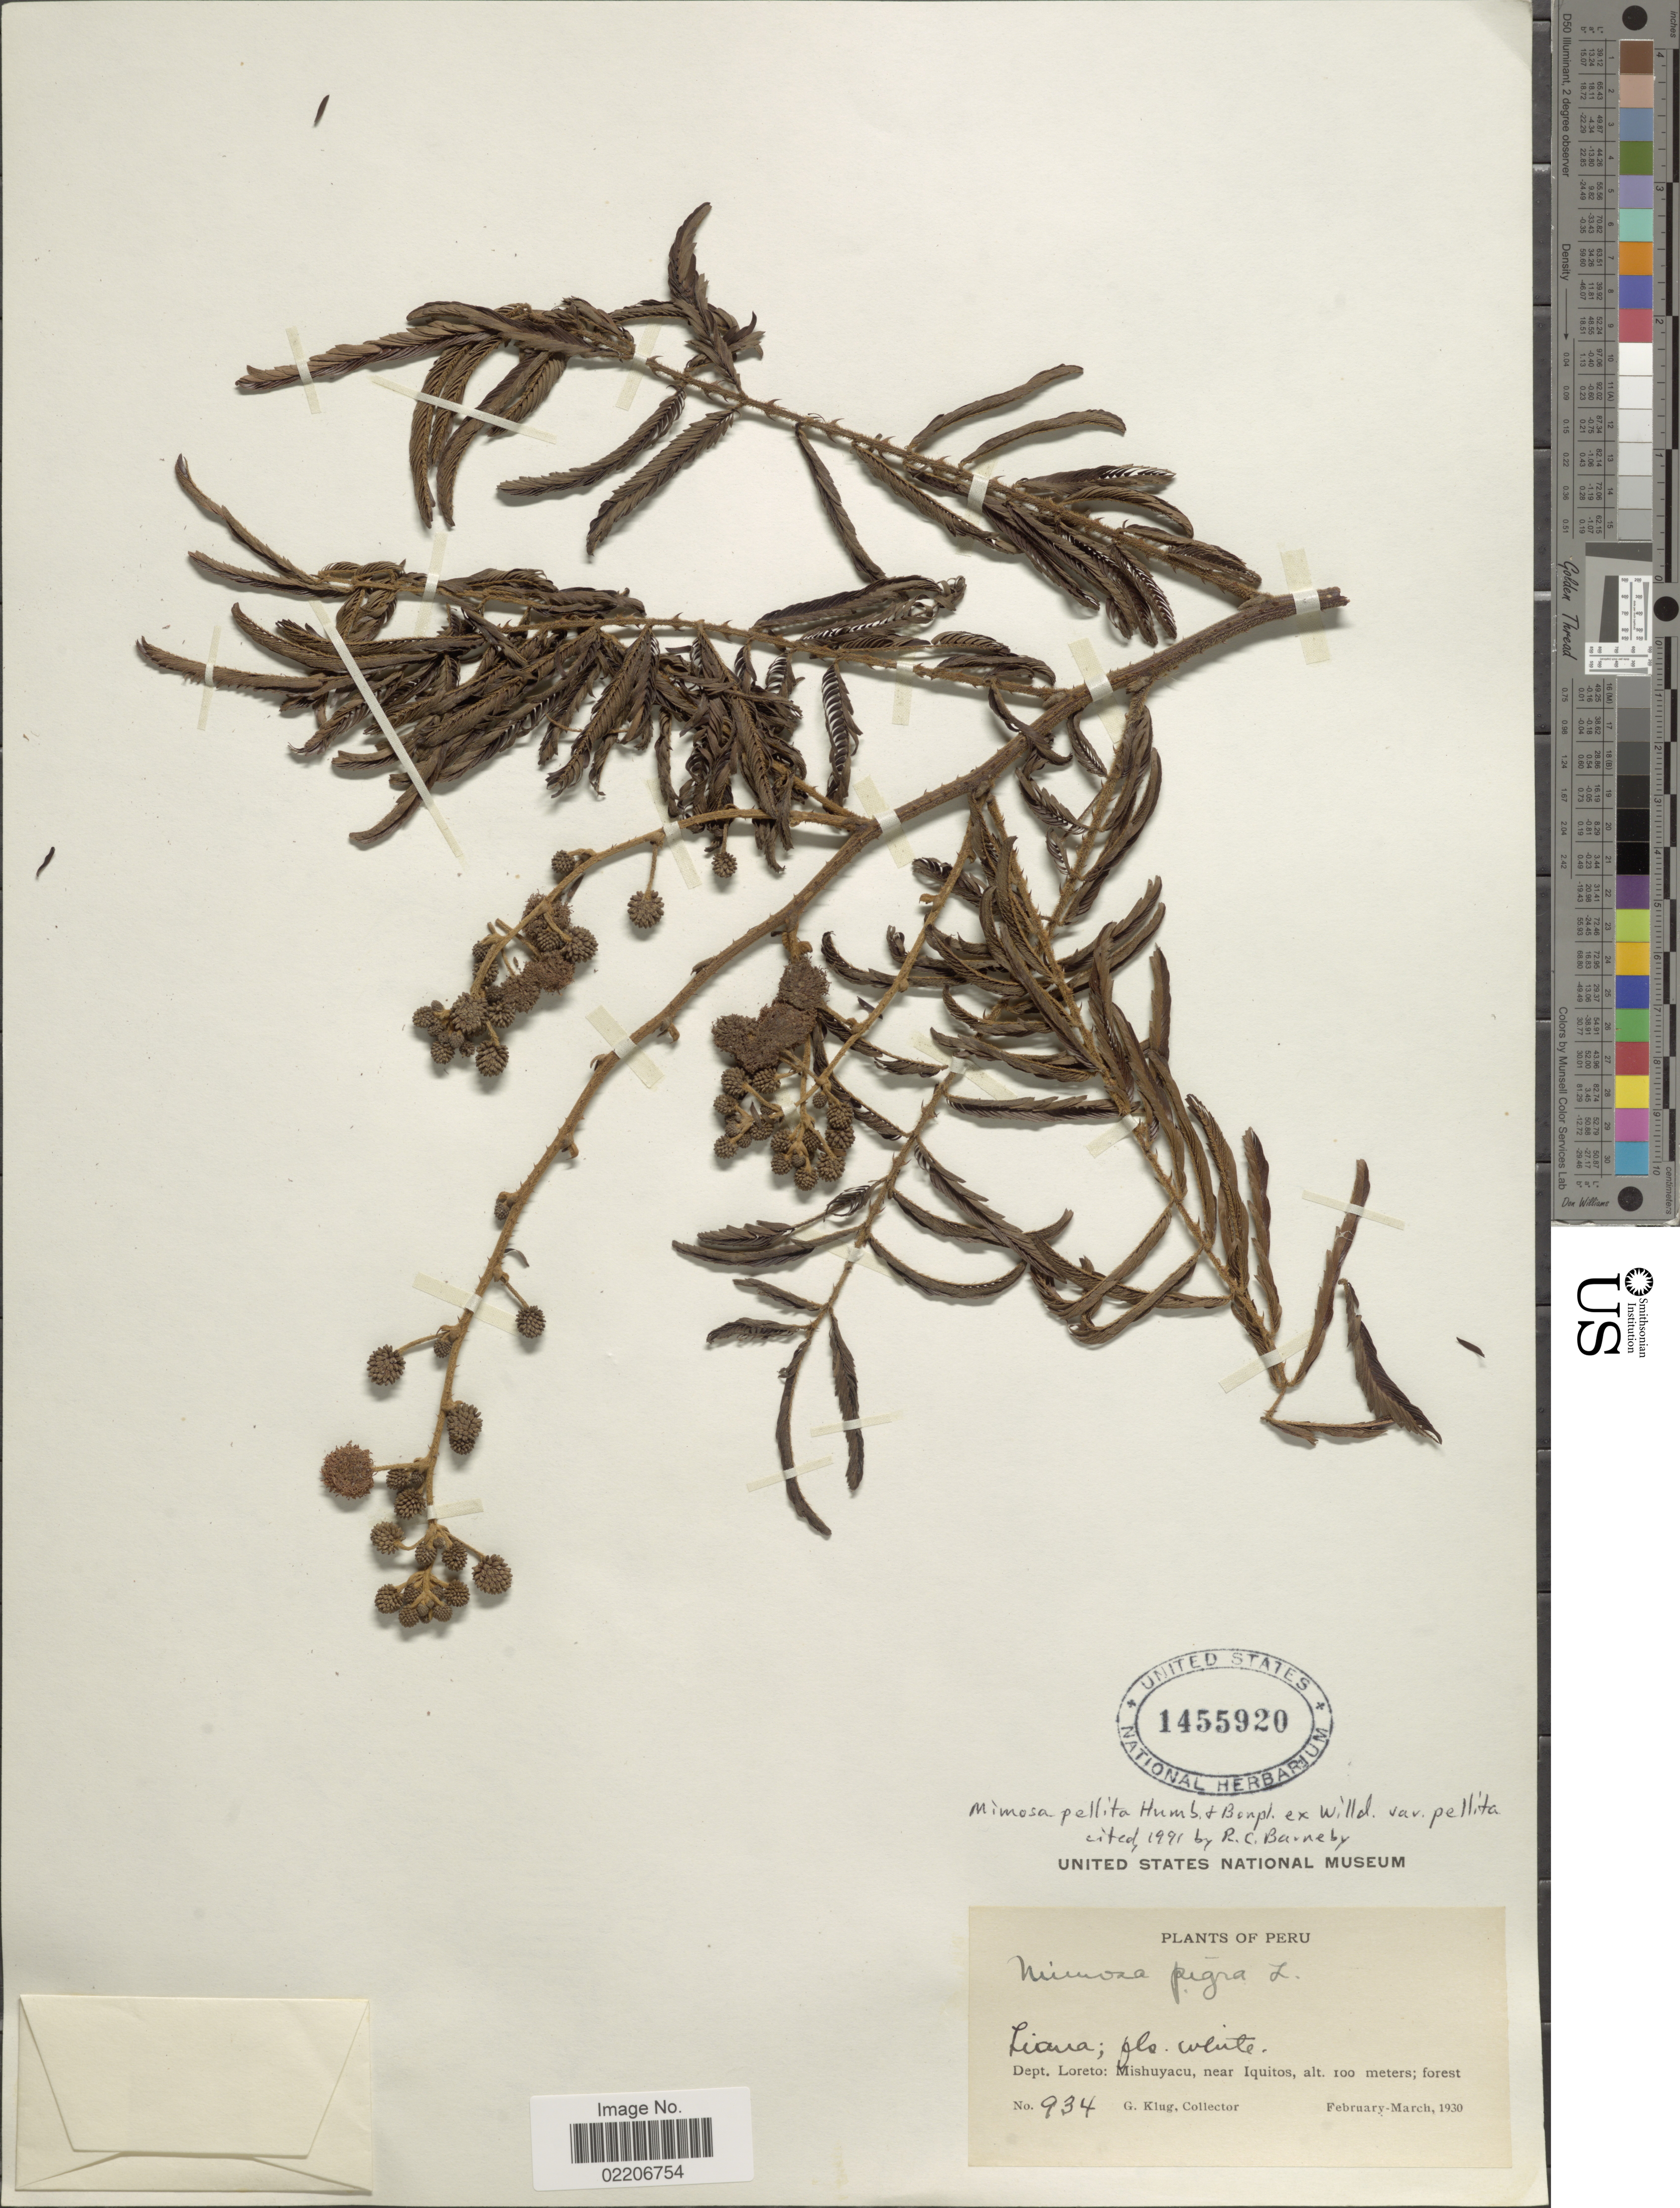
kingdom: Plantae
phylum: Tracheophyta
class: Magnoliopsida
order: Fabales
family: Fabaceae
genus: Mimosa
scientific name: Mimosa pellita var. pellita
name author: Humb. & Bonpl. ex Willd.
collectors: G. Klug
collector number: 934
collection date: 1930-02/1930-03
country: Peru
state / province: Loreto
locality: Mishuyacu, near Iquitos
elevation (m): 100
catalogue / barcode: US 1455920